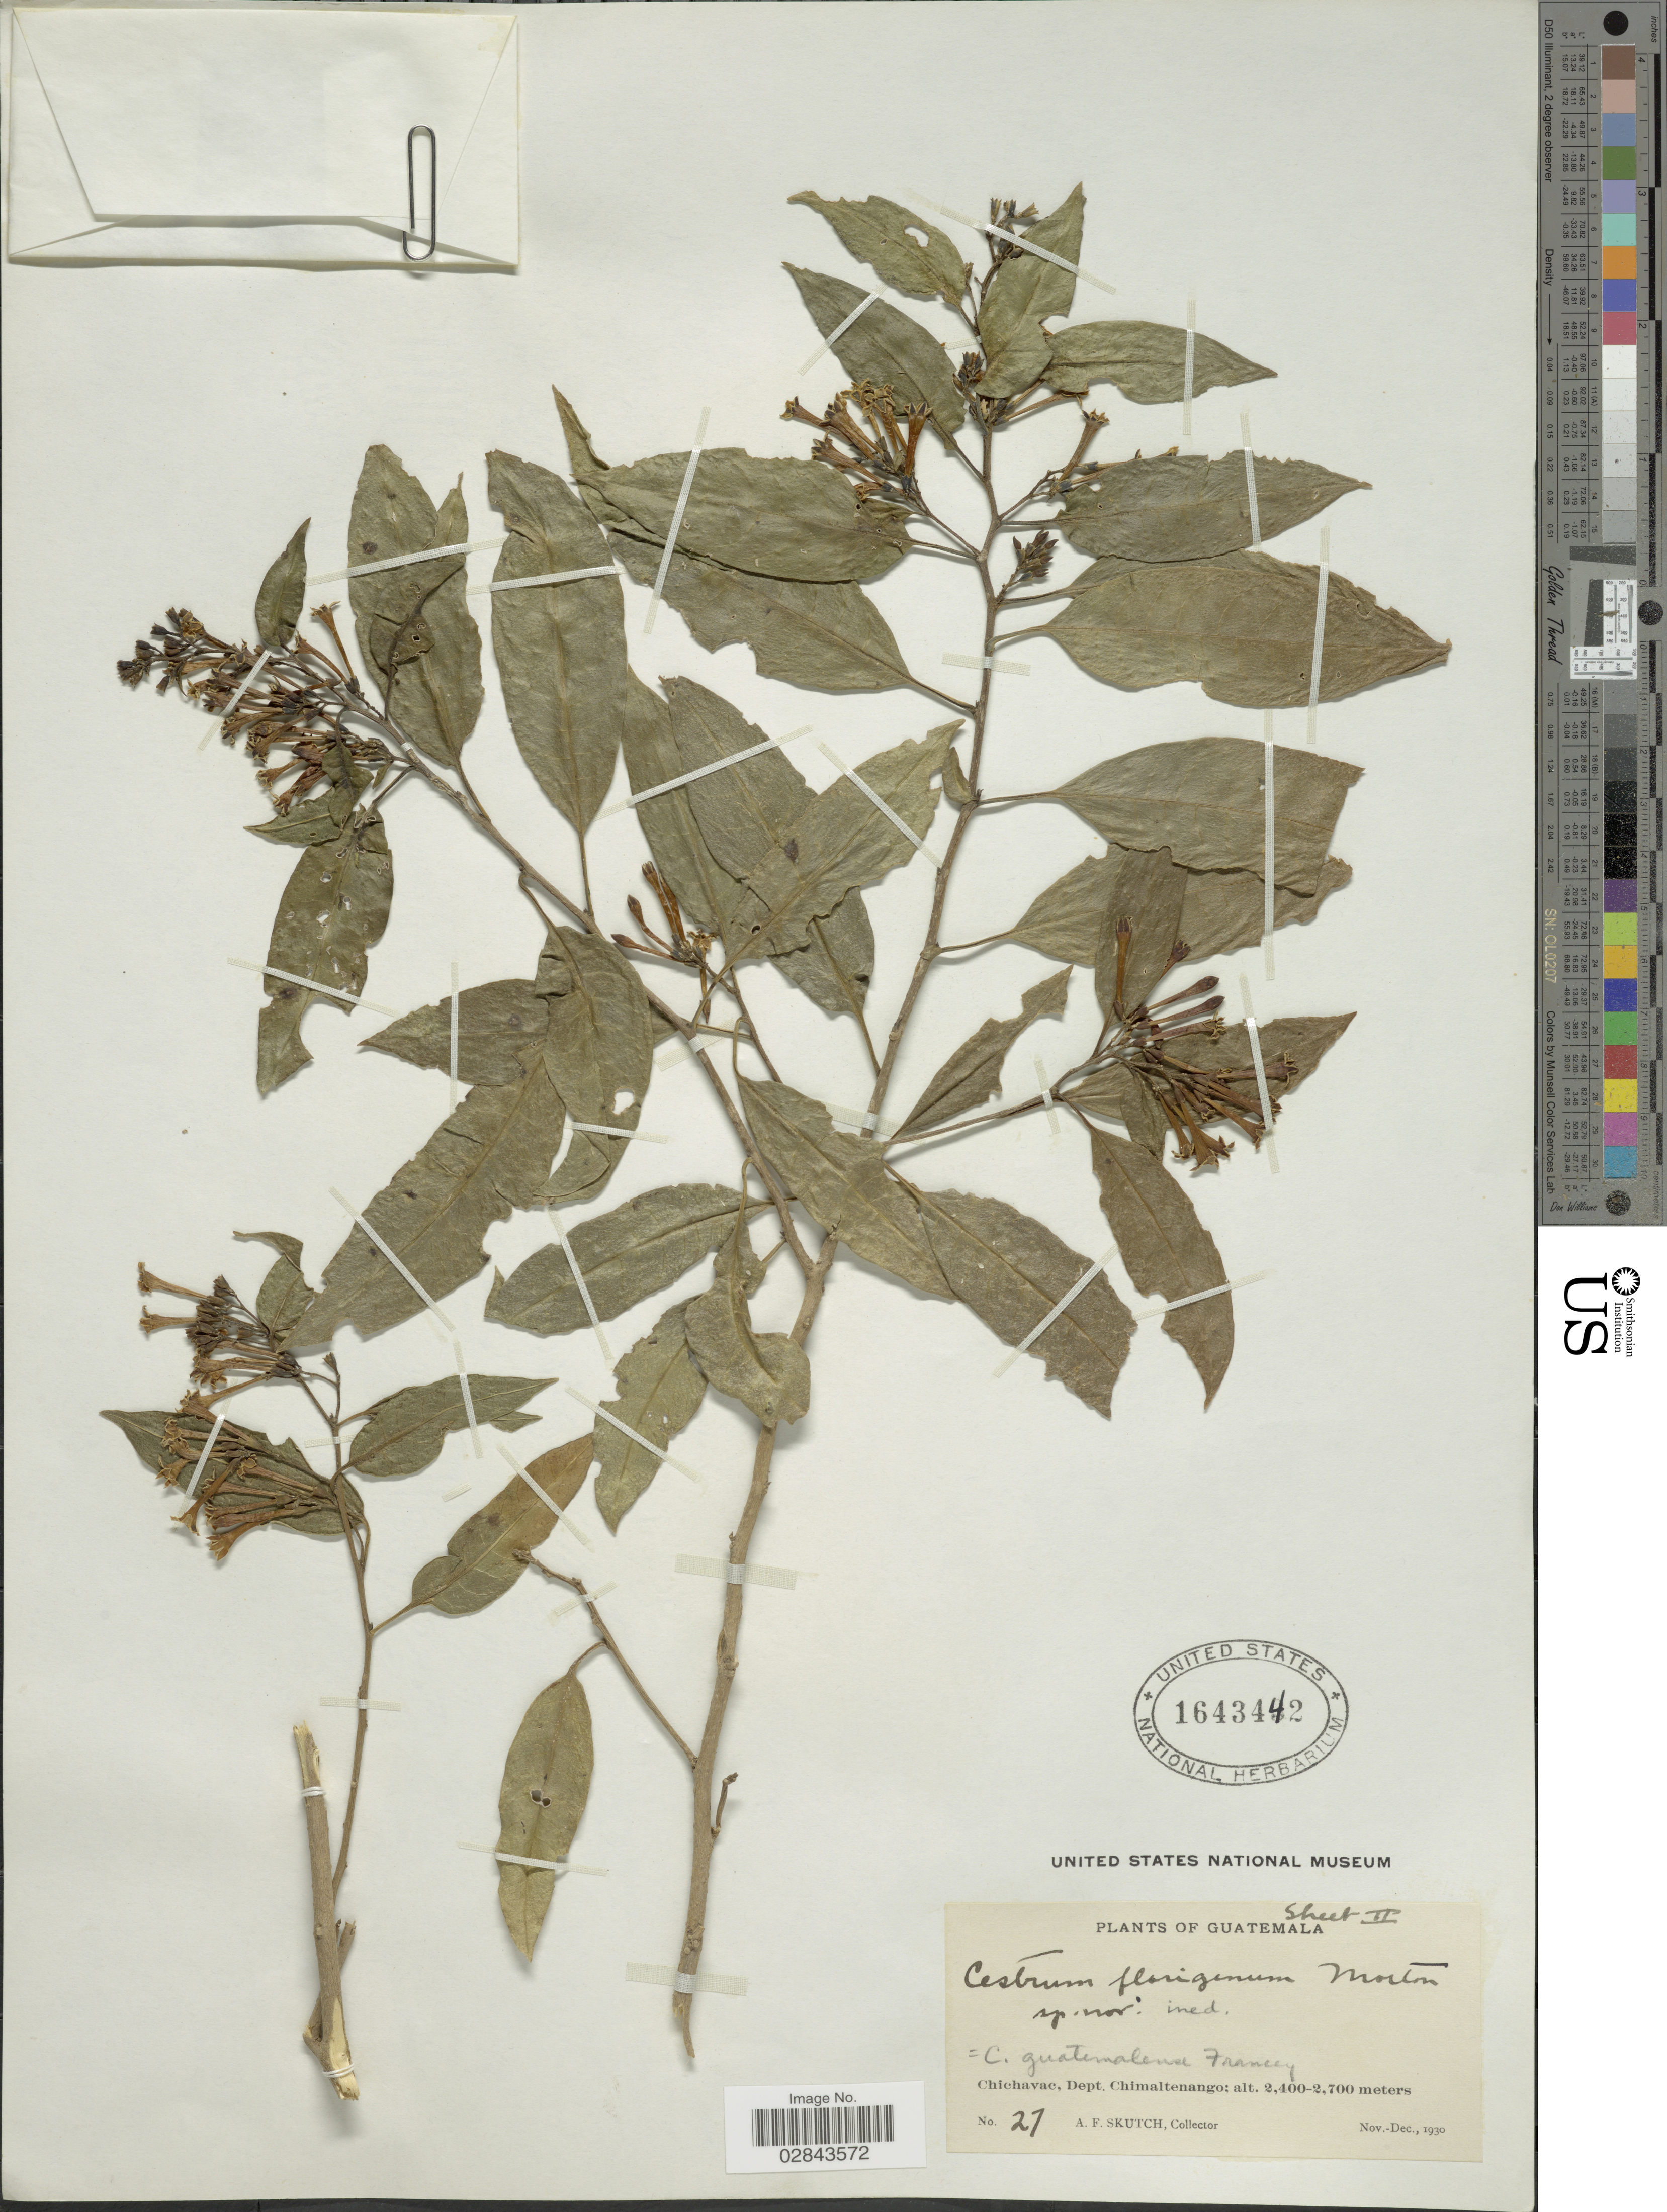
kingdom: Plantae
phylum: Tracheophyta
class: Magnoliopsida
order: Solanales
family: Solanaceae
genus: Cestrum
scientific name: Cestrum guatemalense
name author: Francey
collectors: A. F. Skutch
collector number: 27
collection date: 1930-11/1930-12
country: Guatemala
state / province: Chimaltenango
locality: Chichavac, Dept. Chimaltenango.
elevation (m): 2400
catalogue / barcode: US 1643442